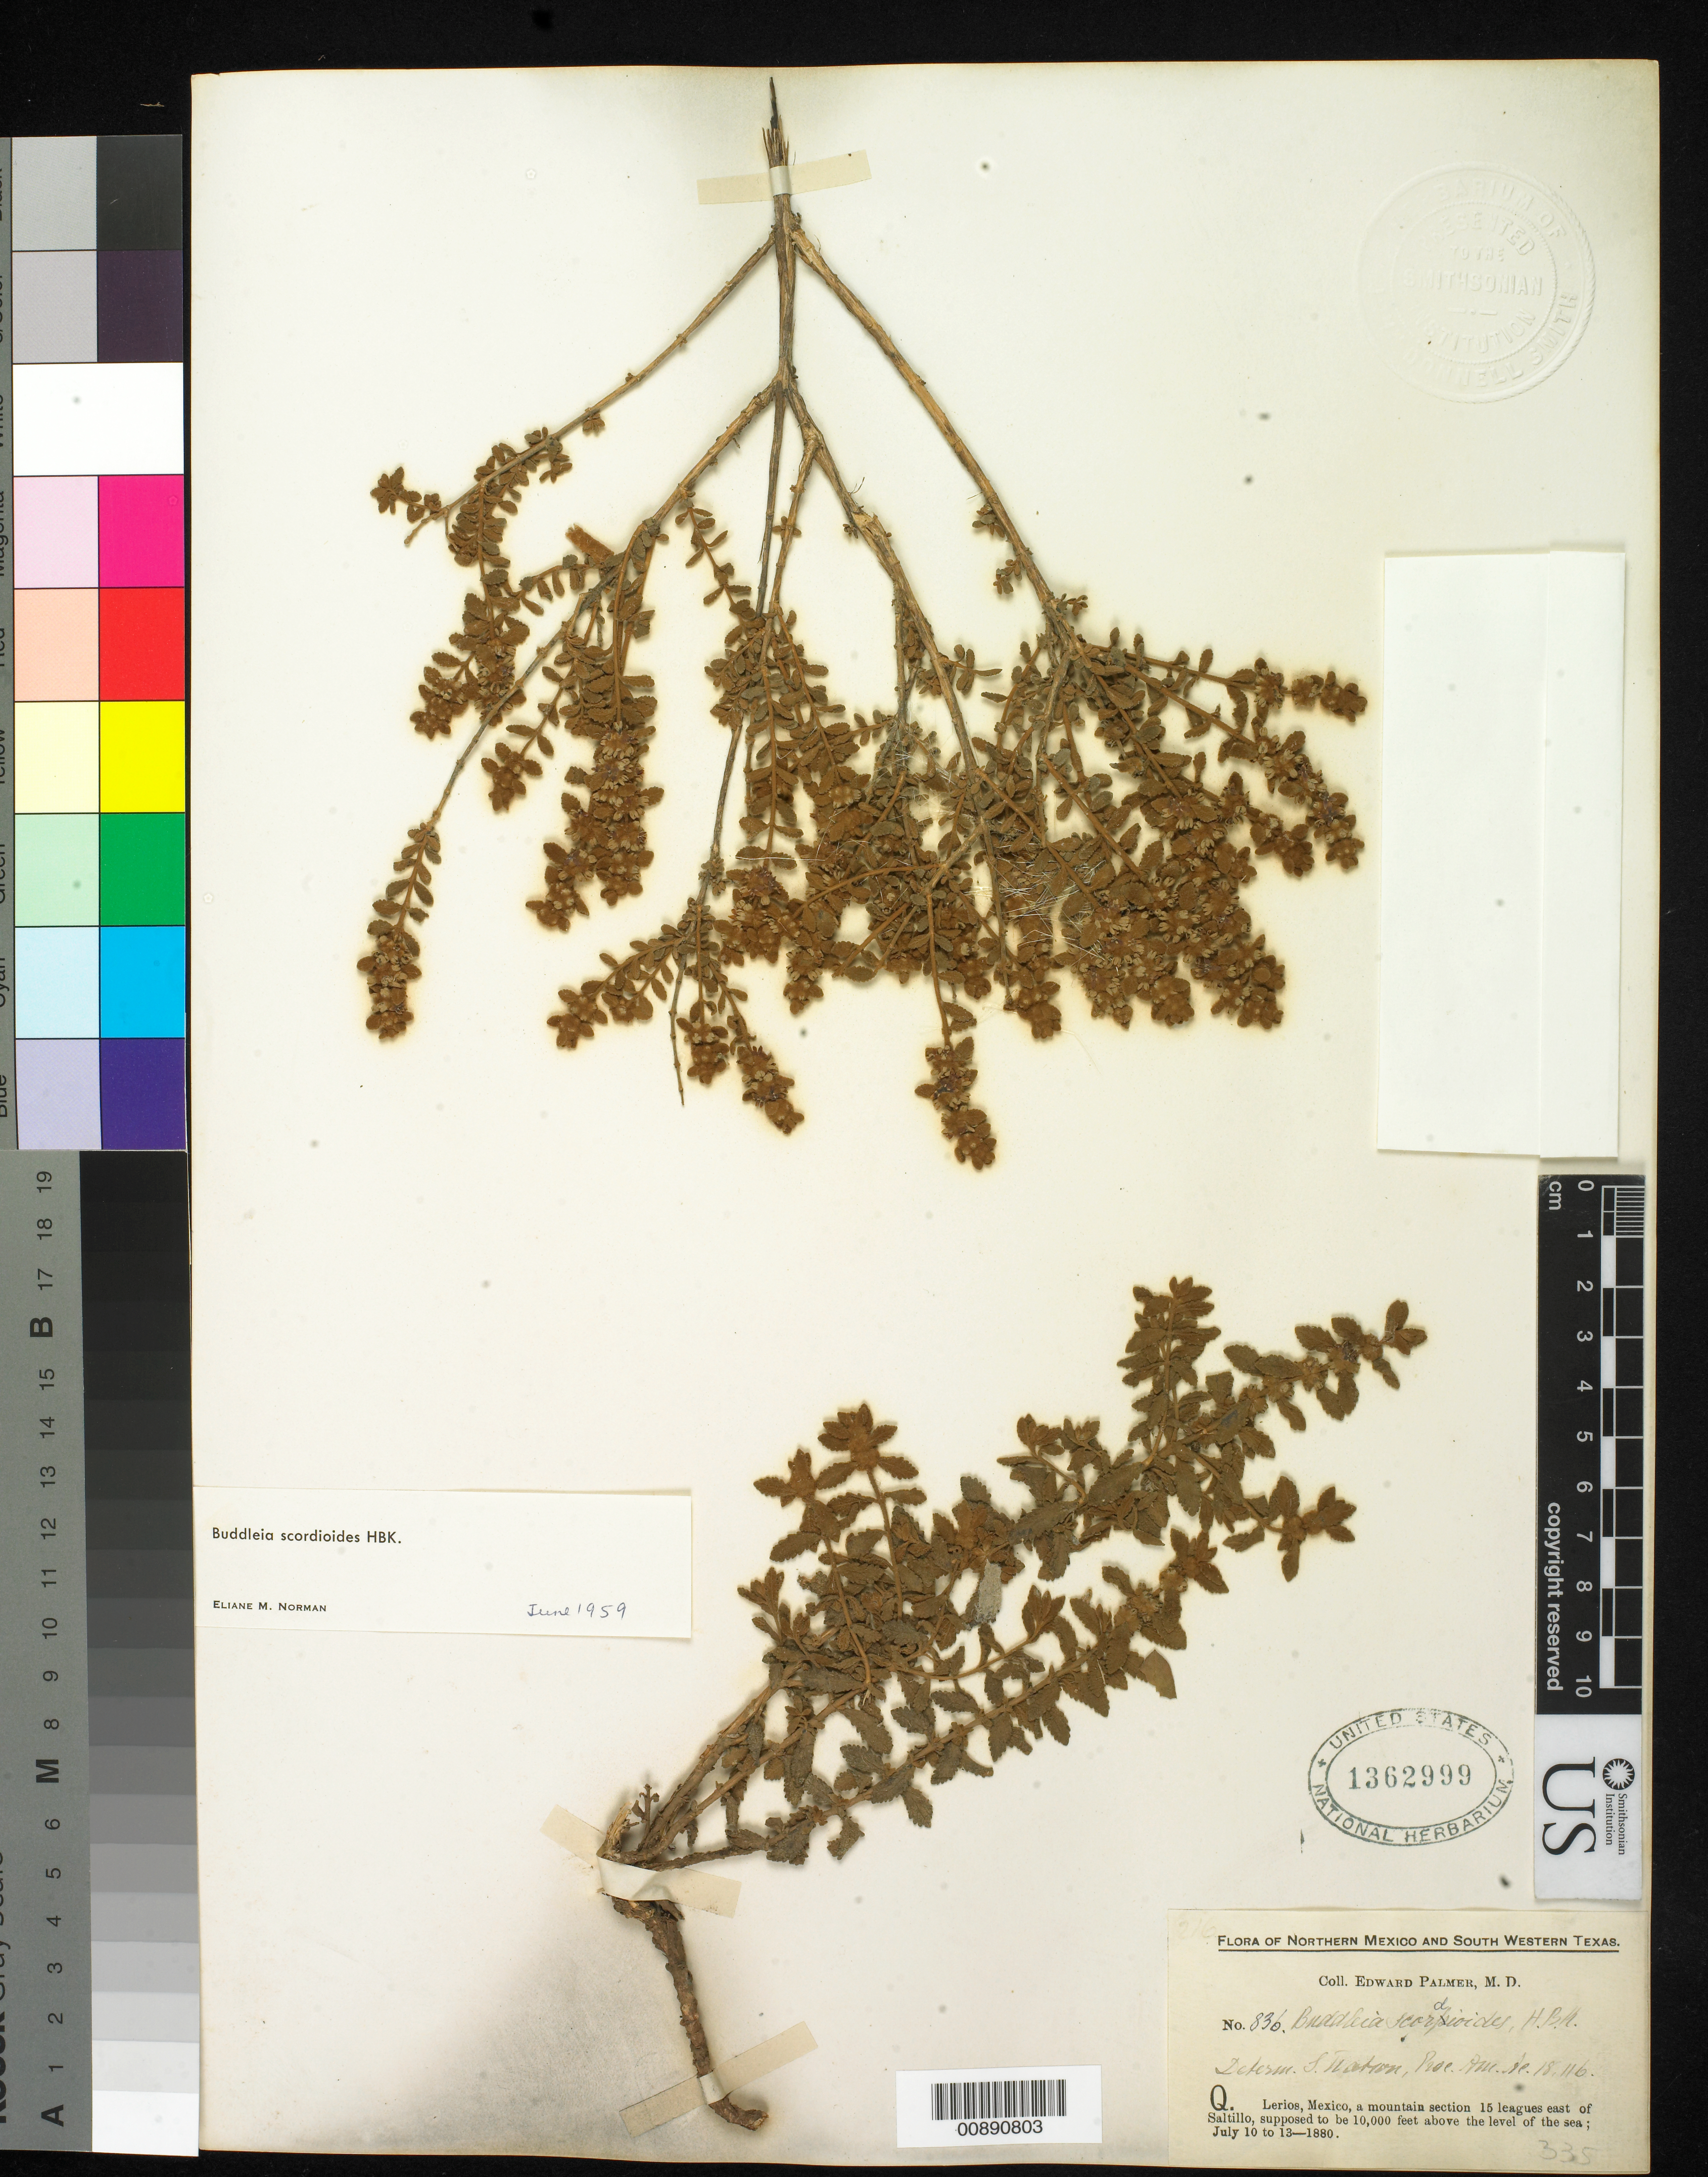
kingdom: Plantae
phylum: Tracheophyta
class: Magnoliopsida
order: Lamiales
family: Scrophulariaceae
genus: Buddleja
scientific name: Buddleja scordioides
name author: Kunth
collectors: E. Palmer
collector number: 836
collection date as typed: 10 Jul 1880 to 13 Jul 1880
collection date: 1880-07-10/1880-07-13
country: Mexico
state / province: Coahuila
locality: Q. Lerios, 15 leagues east of Saltillo, Coahuila.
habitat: A mountain section.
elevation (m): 3048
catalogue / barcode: US 1362999